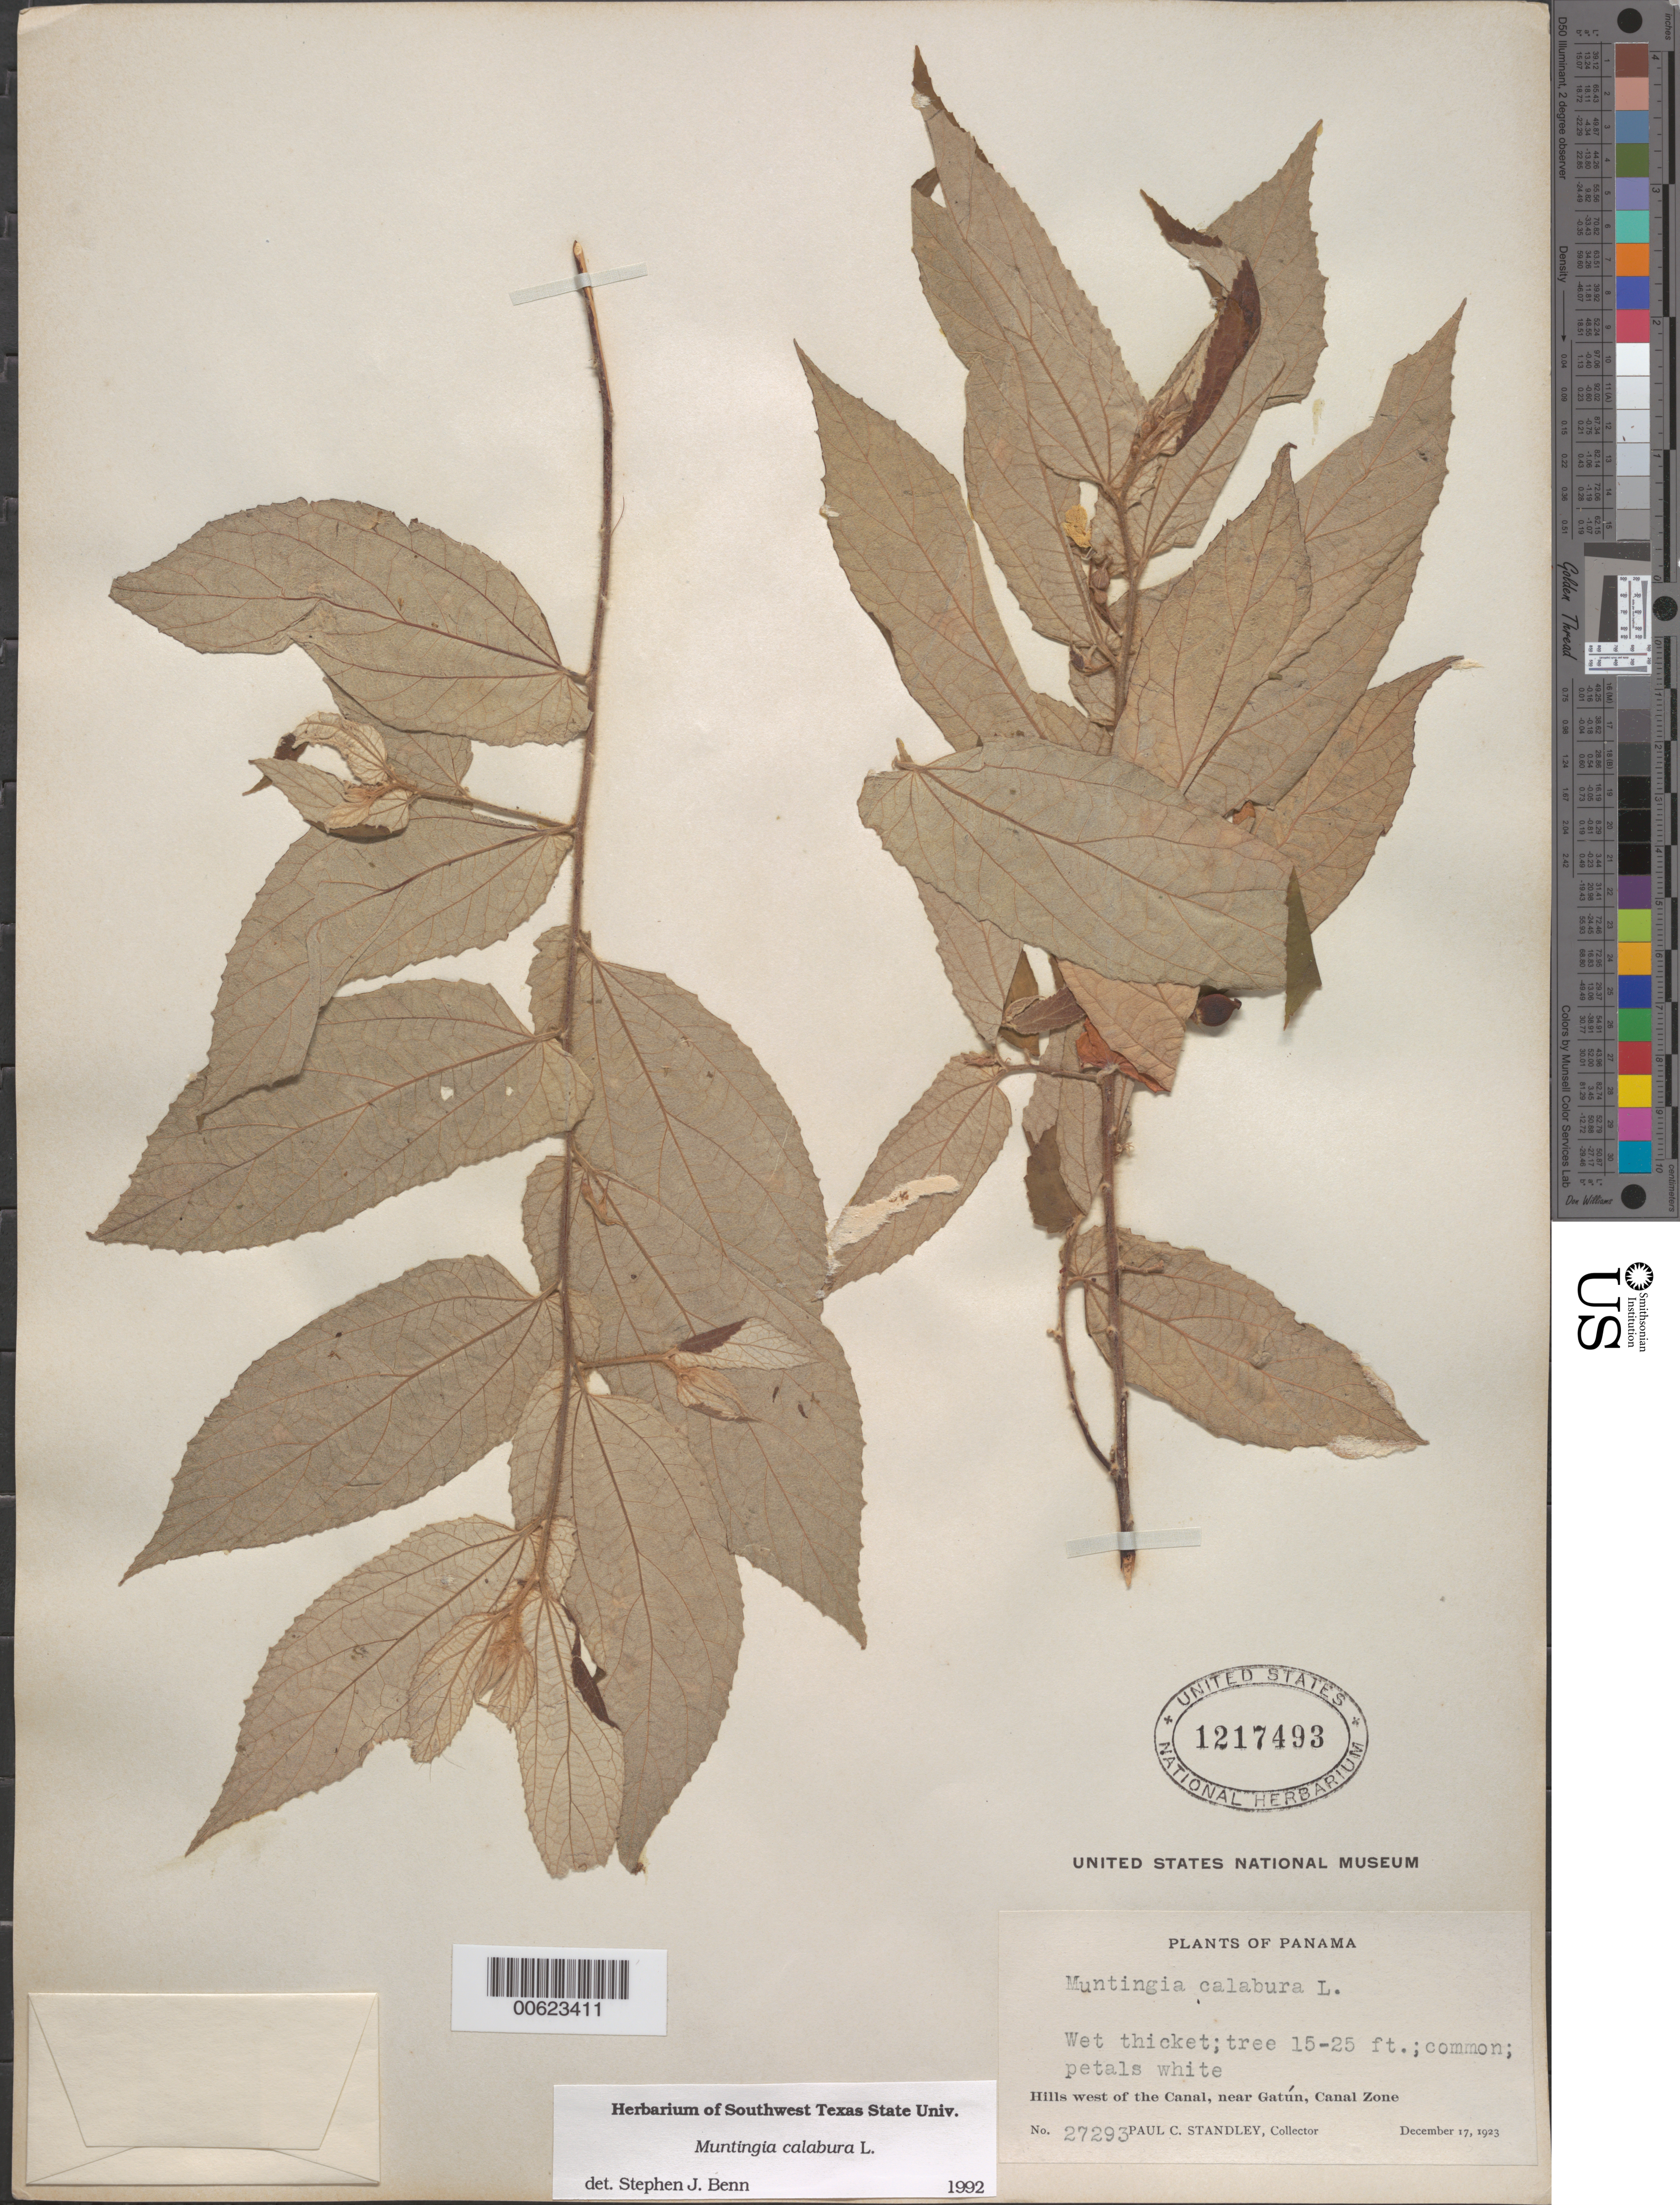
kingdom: Plantae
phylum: Tracheophyta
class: Magnoliopsida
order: Malvales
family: Muntingiaceae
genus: Muntingia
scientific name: Muntingia calabura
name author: L.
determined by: Benn, S. J.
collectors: P. C. Standley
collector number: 27293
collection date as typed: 17 Dec 1923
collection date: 1923-12-17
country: Panama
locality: Hills W of the Canal, near Gatun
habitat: Wet thicket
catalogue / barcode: US 1217493